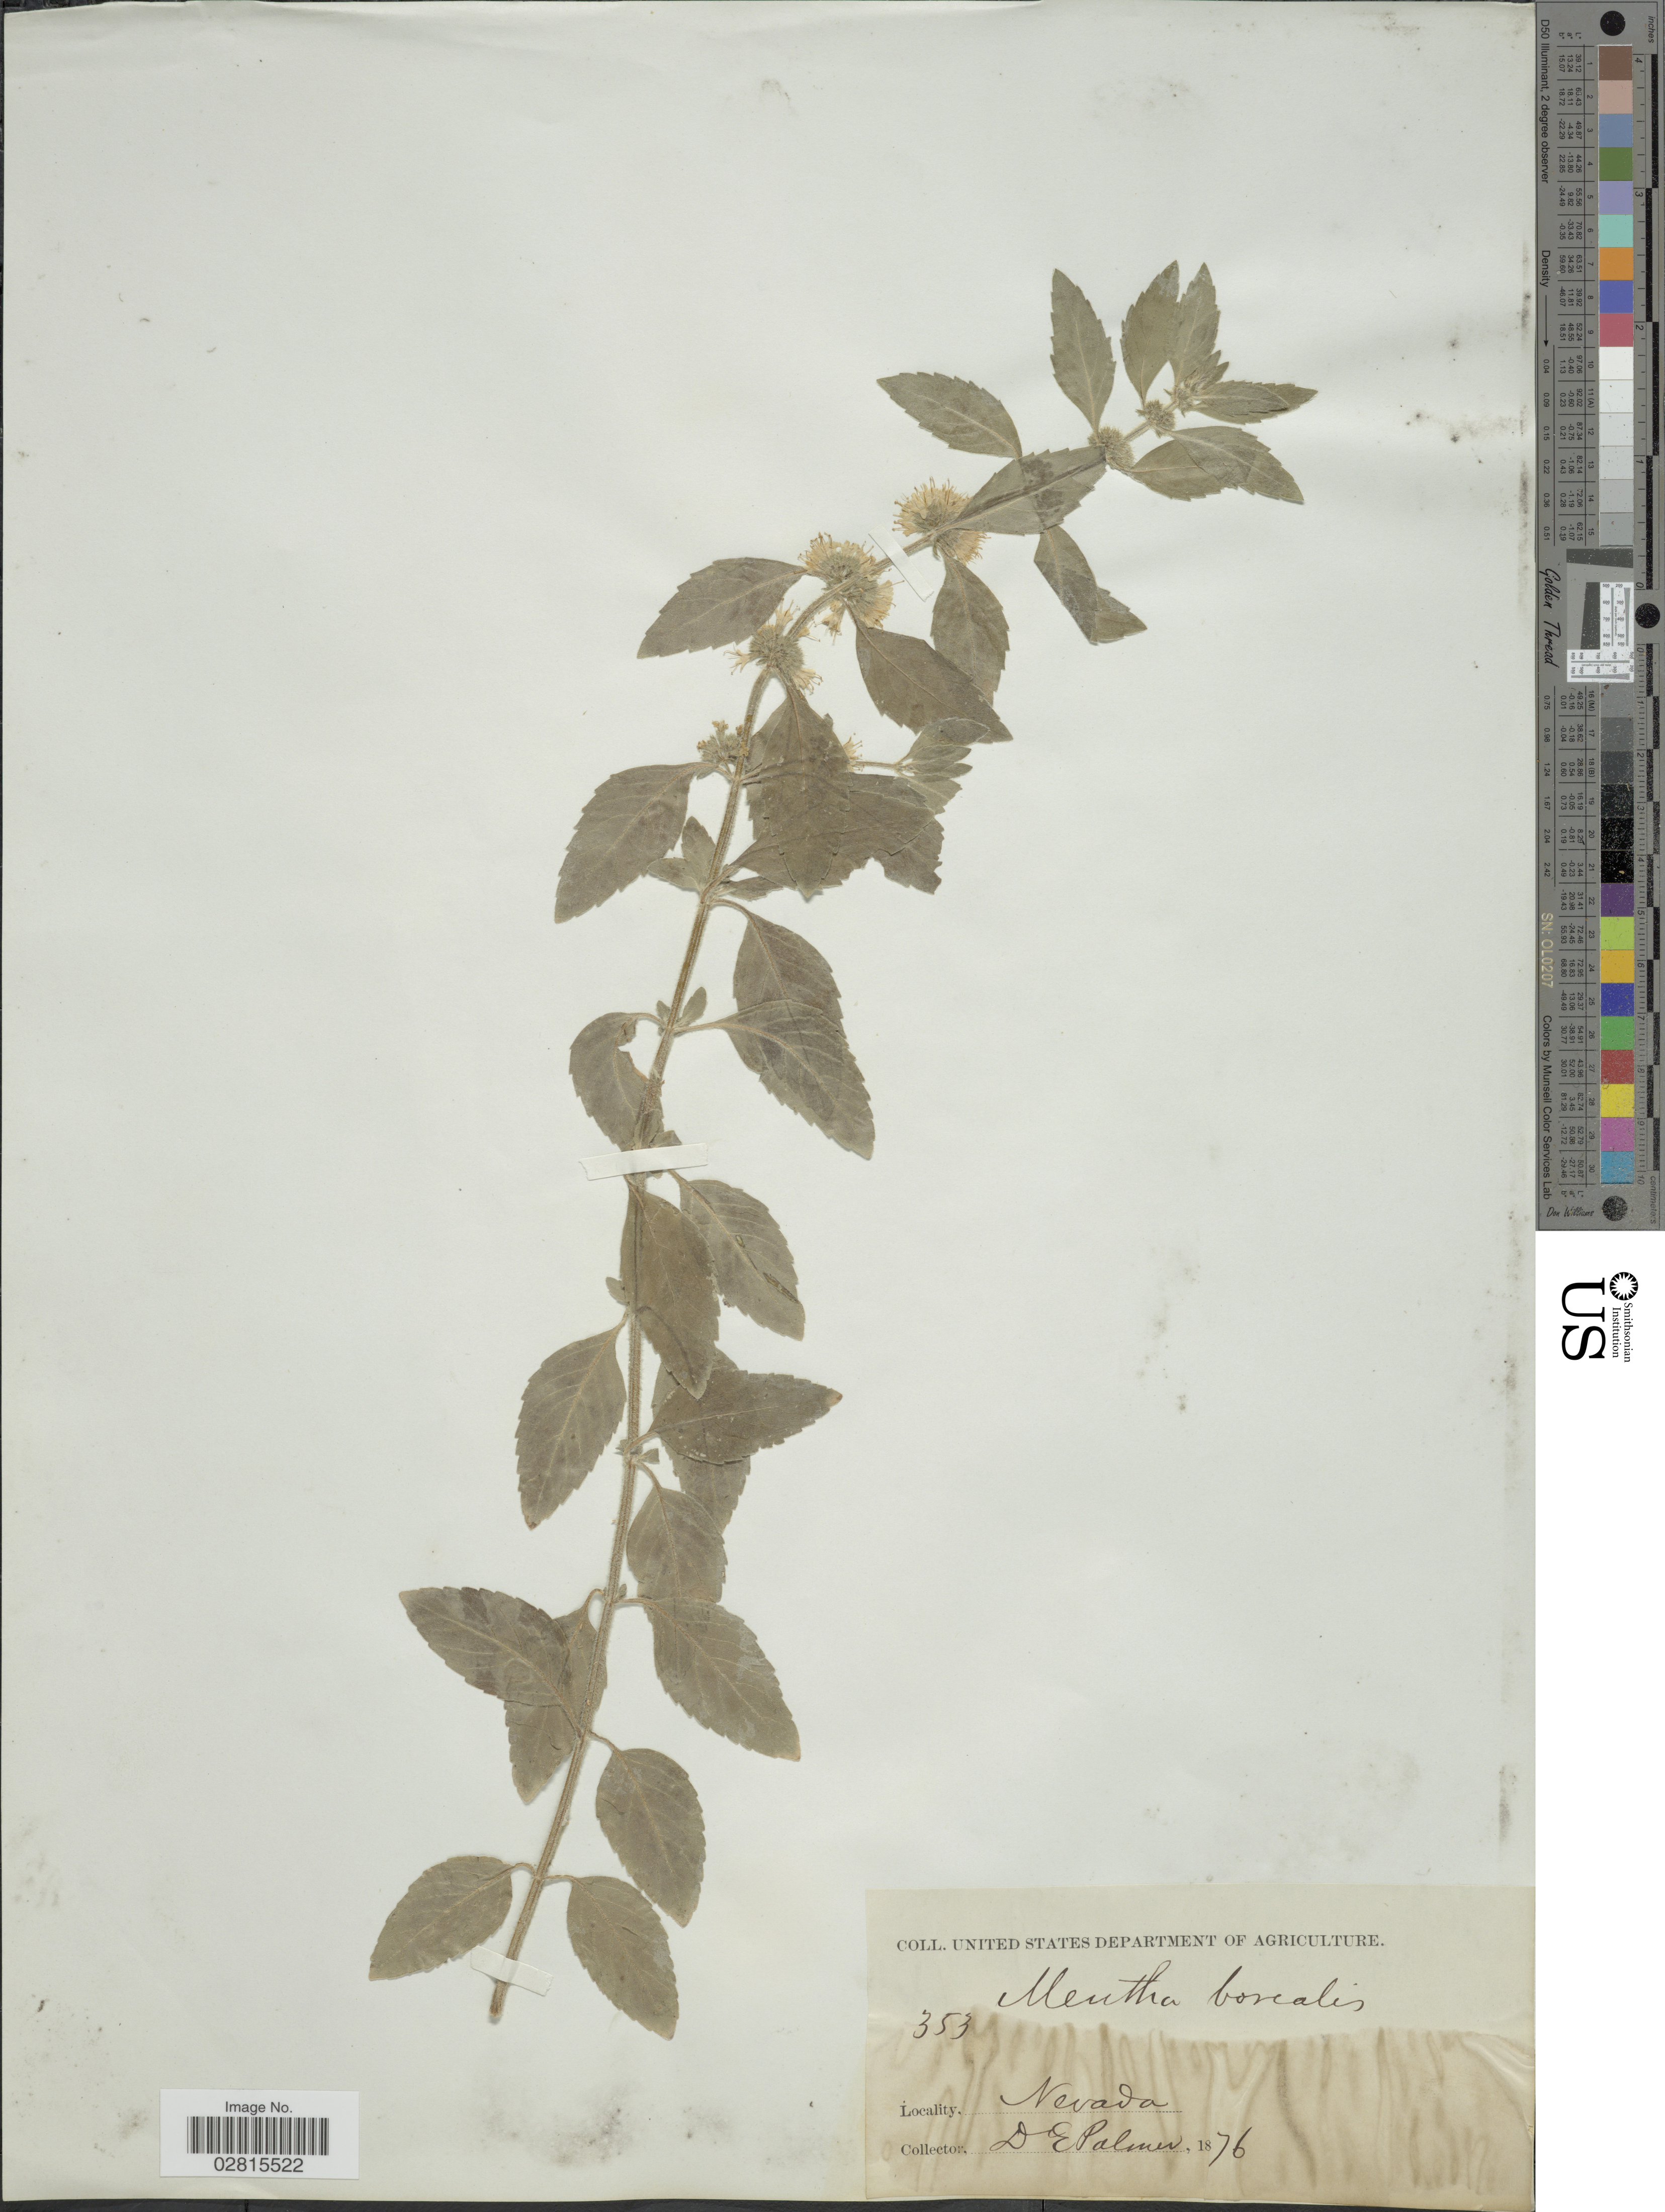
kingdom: Plantae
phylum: Tracheophyta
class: Magnoliopsida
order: Lamiales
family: Lamiaceae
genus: Mentha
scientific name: Mentha lanata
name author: Gand.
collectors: D. E. Palmer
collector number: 353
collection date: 1876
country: United States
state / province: Nevada